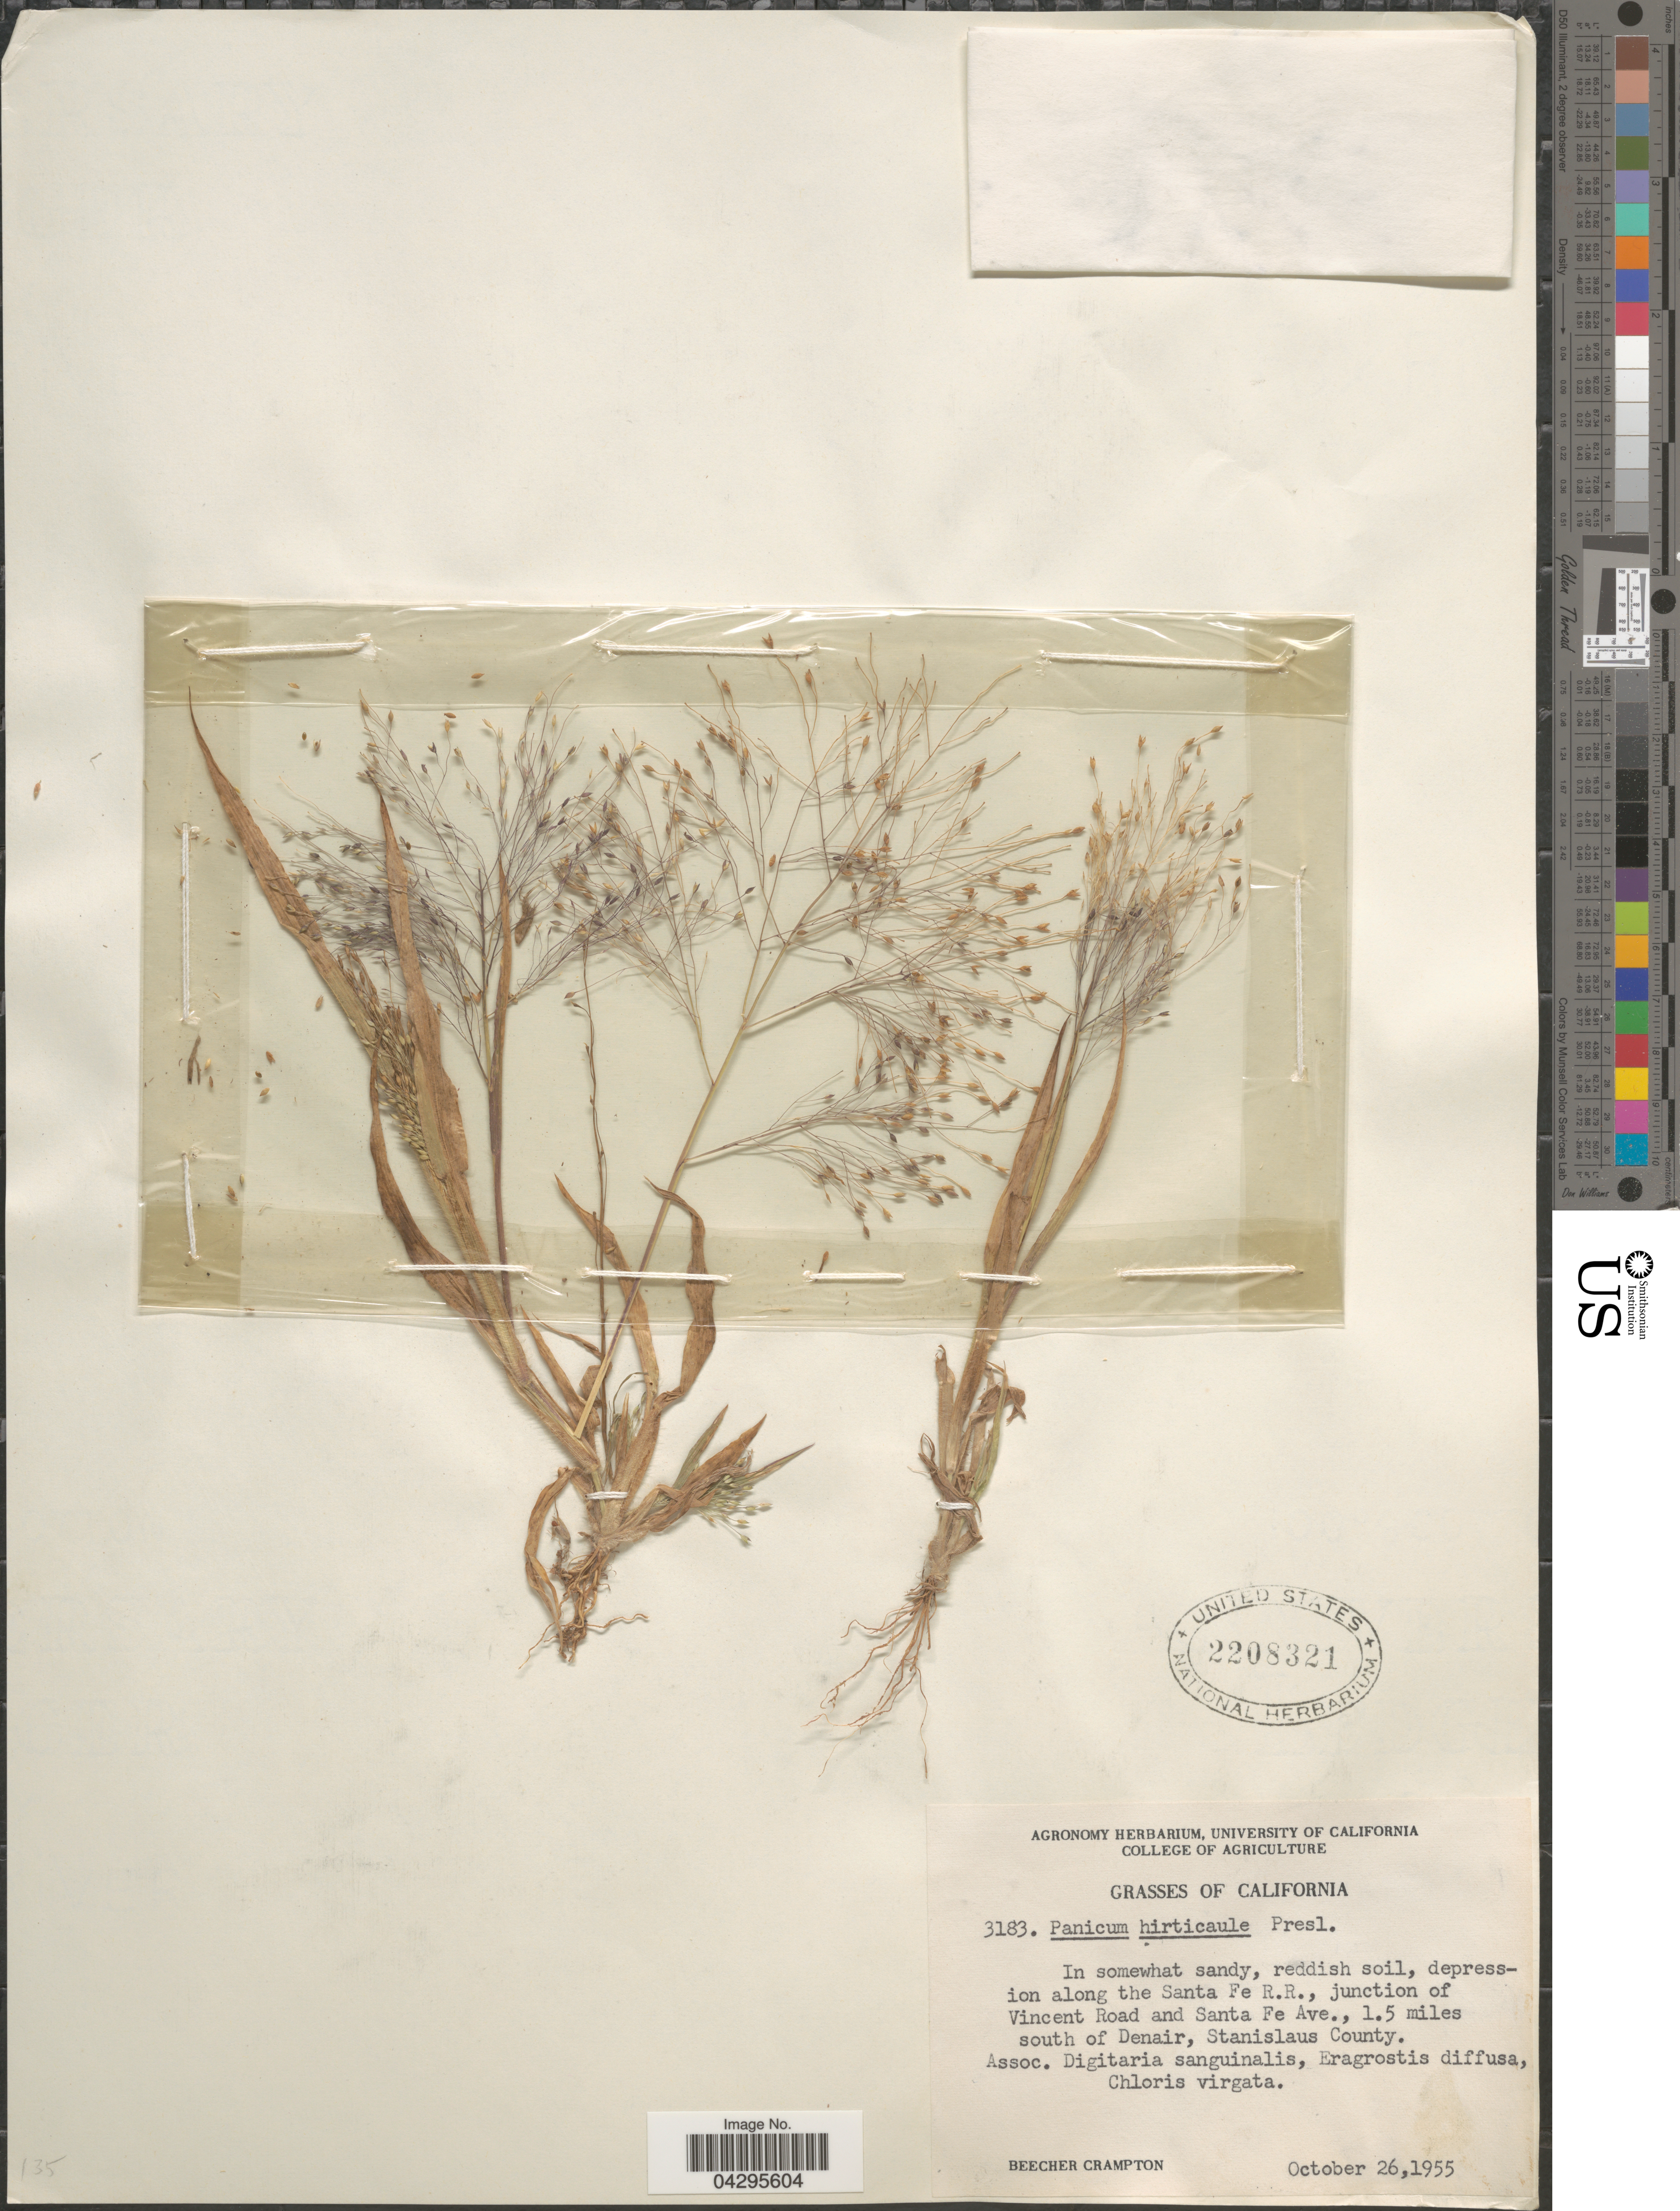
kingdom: Plantae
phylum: Tracheophyta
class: Liliopsida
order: Poales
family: Poaceae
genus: Panicum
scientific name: Panicum hirticaule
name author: J. Presl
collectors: B. Crampton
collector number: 3183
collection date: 1955-10-26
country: United States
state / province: California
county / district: Stanislaus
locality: In somewhat sandy, reddish soil, depression along the Santa Fe R.R., junction of Vincent Road and Santa Fe Ave., 1.5 miles south of Denair, Stanislaus County.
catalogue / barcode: US 2208321